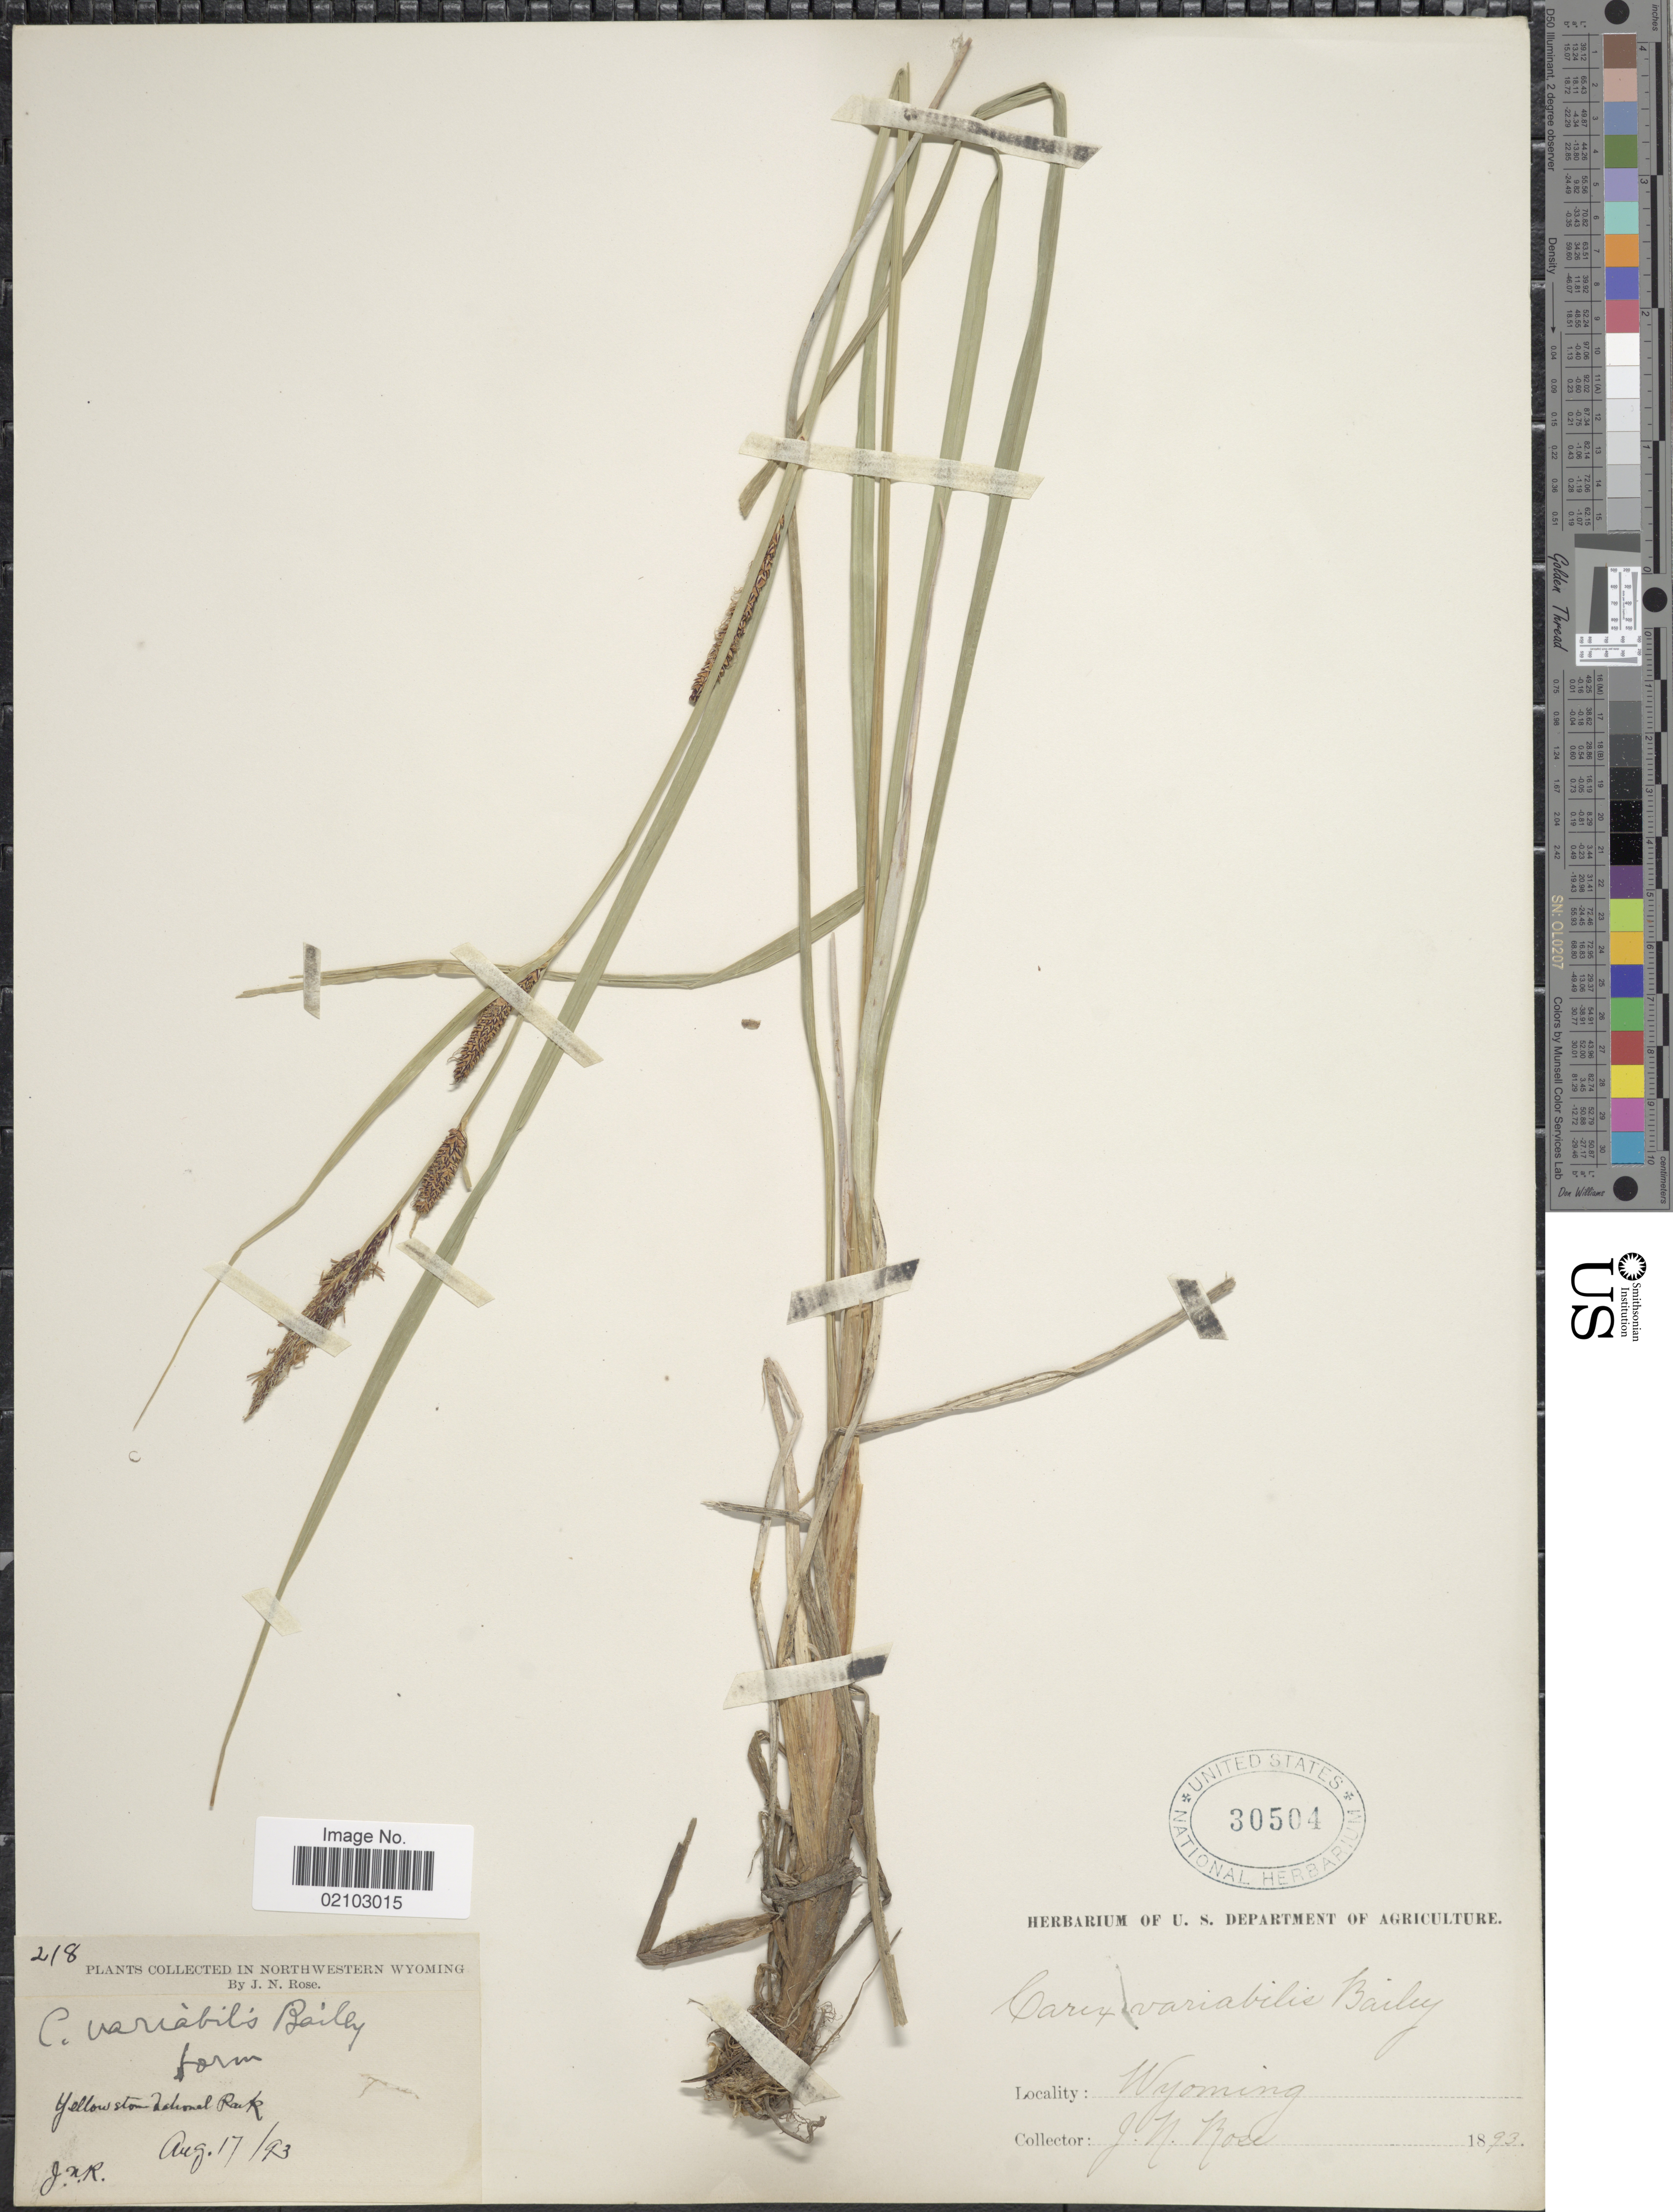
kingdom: Plantae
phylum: Tracheophyta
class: Liliopsida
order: Poales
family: Cyperaceae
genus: Carex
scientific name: Carex aquatilis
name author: Wahlenb.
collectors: J. N. Rose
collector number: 218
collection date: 1893-08-17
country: United States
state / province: Wyoming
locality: Yellowstone National Park, northwestern Wyoming.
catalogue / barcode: US 30504